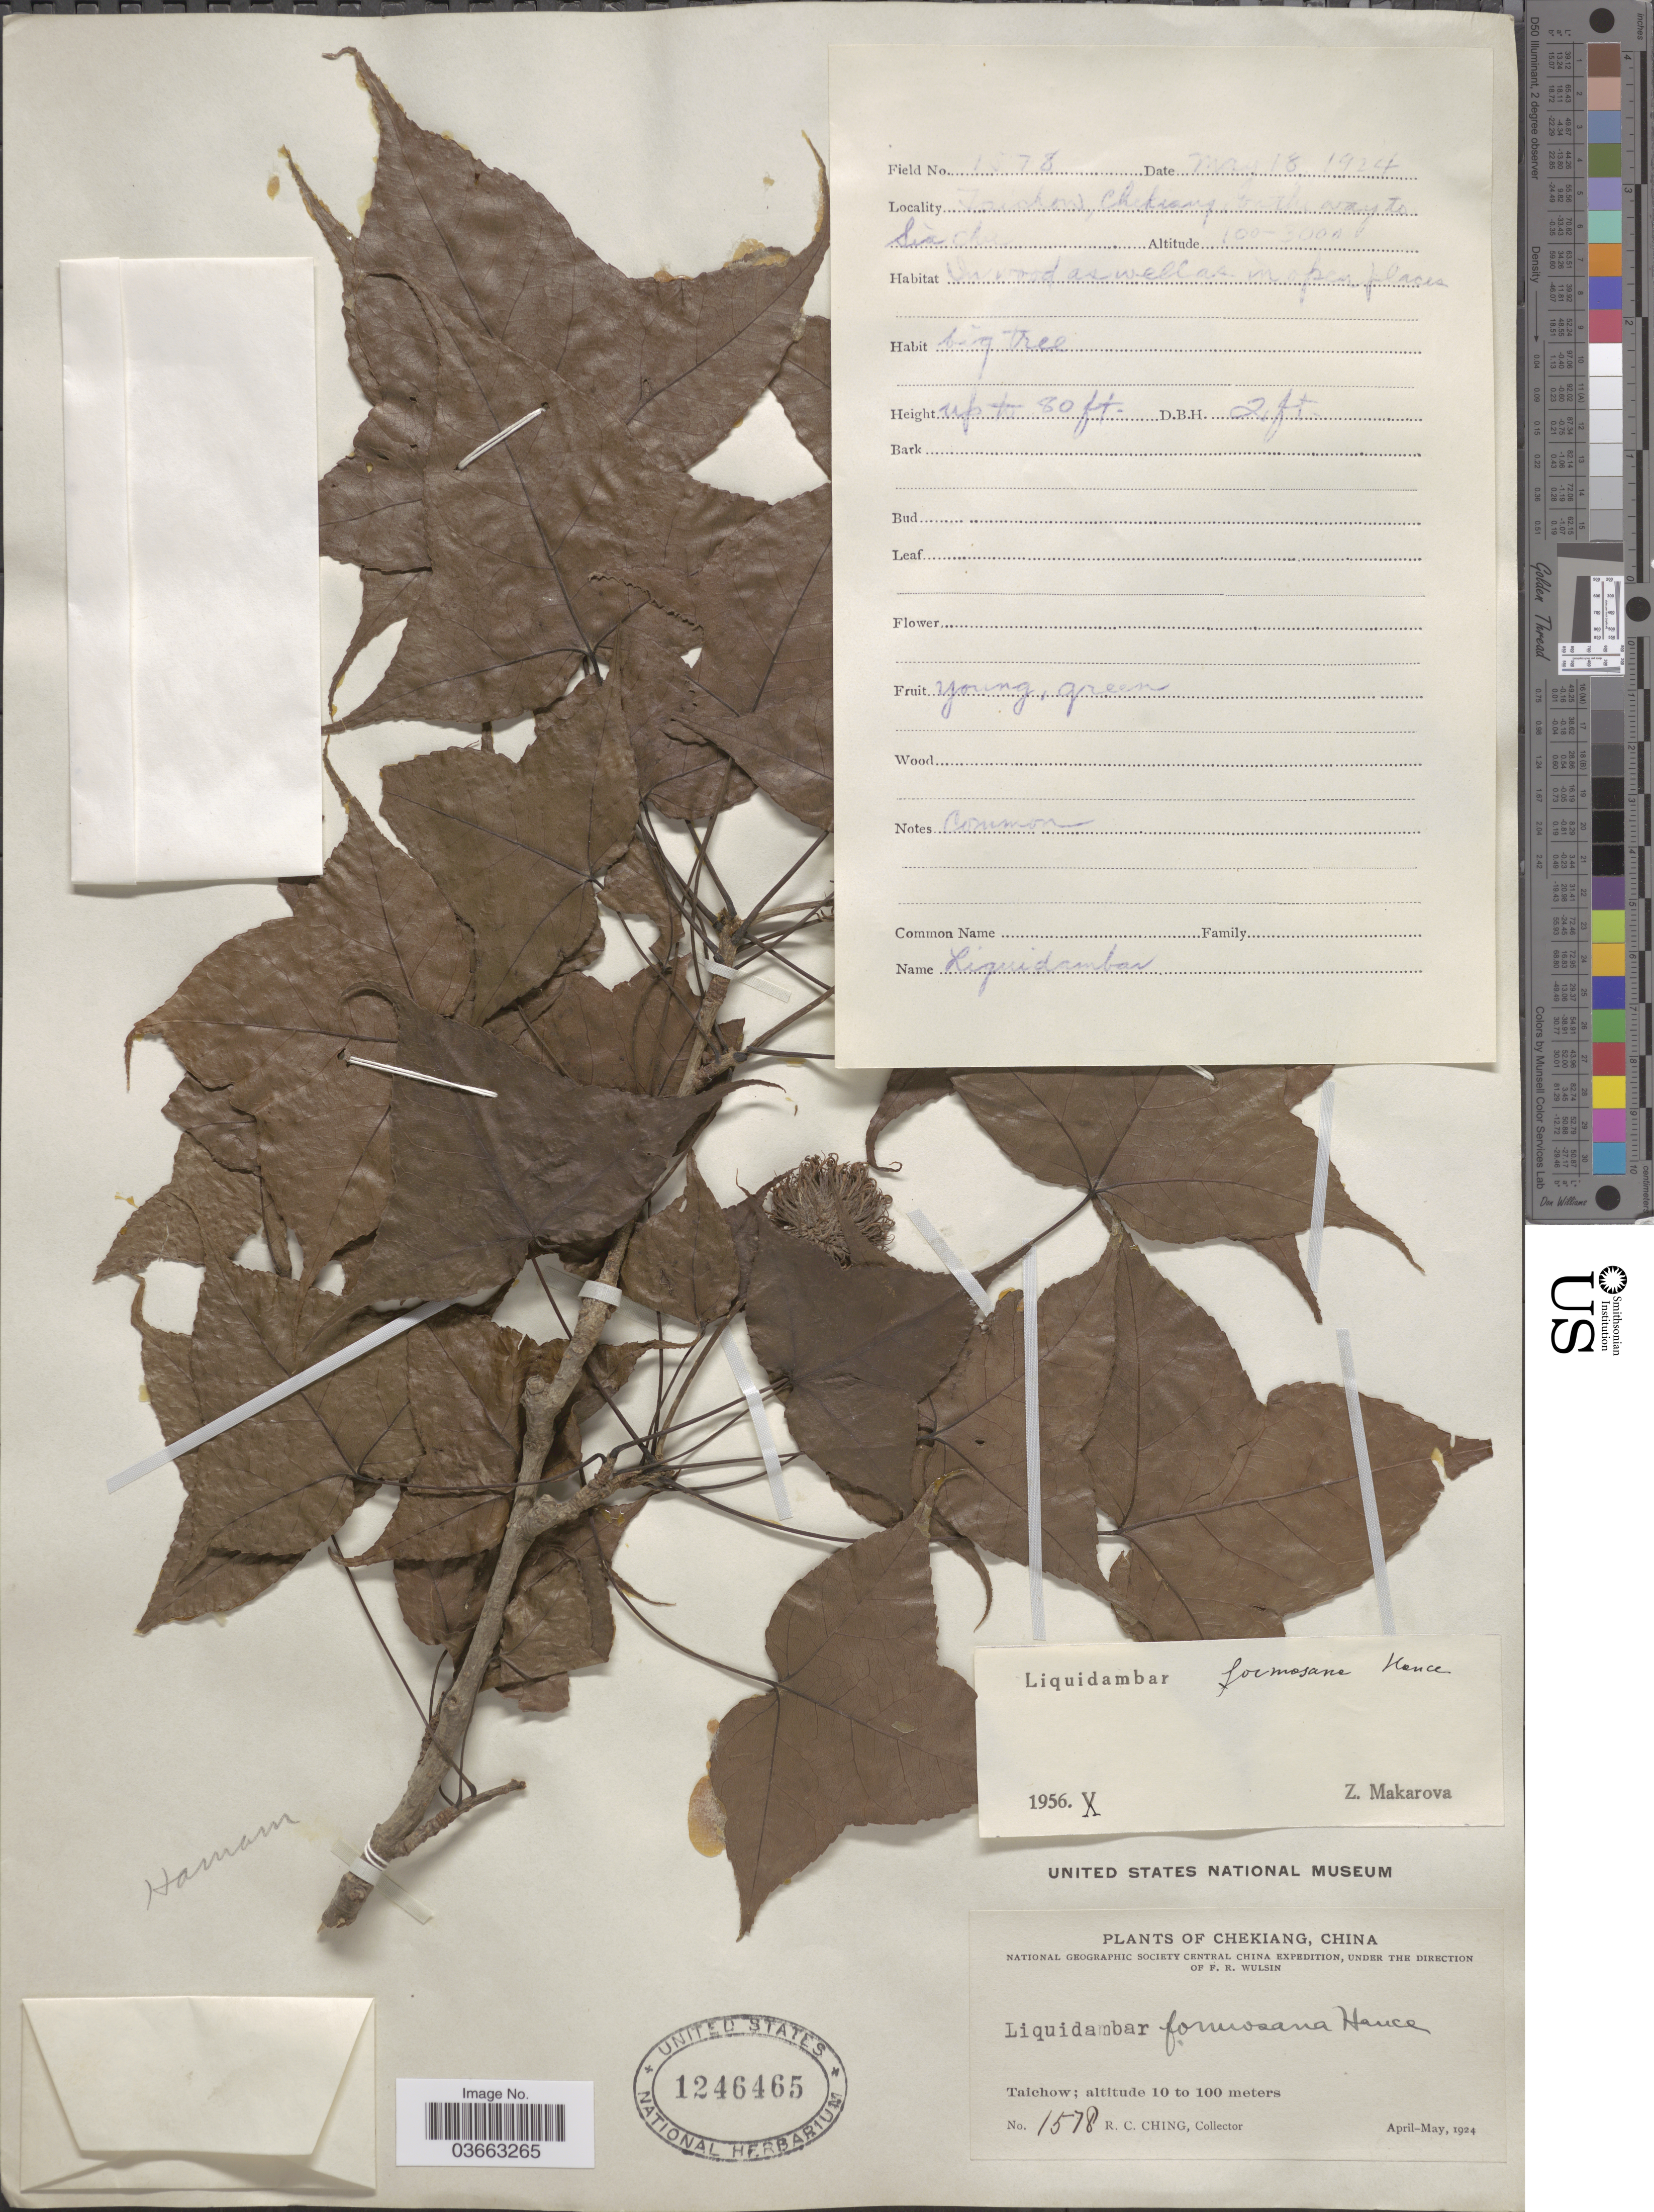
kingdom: Plantae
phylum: Tracheophyta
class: Magnoliopsida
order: Saxifragales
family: Altingiaceae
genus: Liquidambar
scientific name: Liquidambar formosana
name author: Hance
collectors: R. C. Ching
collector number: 1578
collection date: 1924-05-18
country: China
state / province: Zhejiang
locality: Chekiang. Taichow. North* way to Siachu.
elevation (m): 10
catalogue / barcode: US 1246465